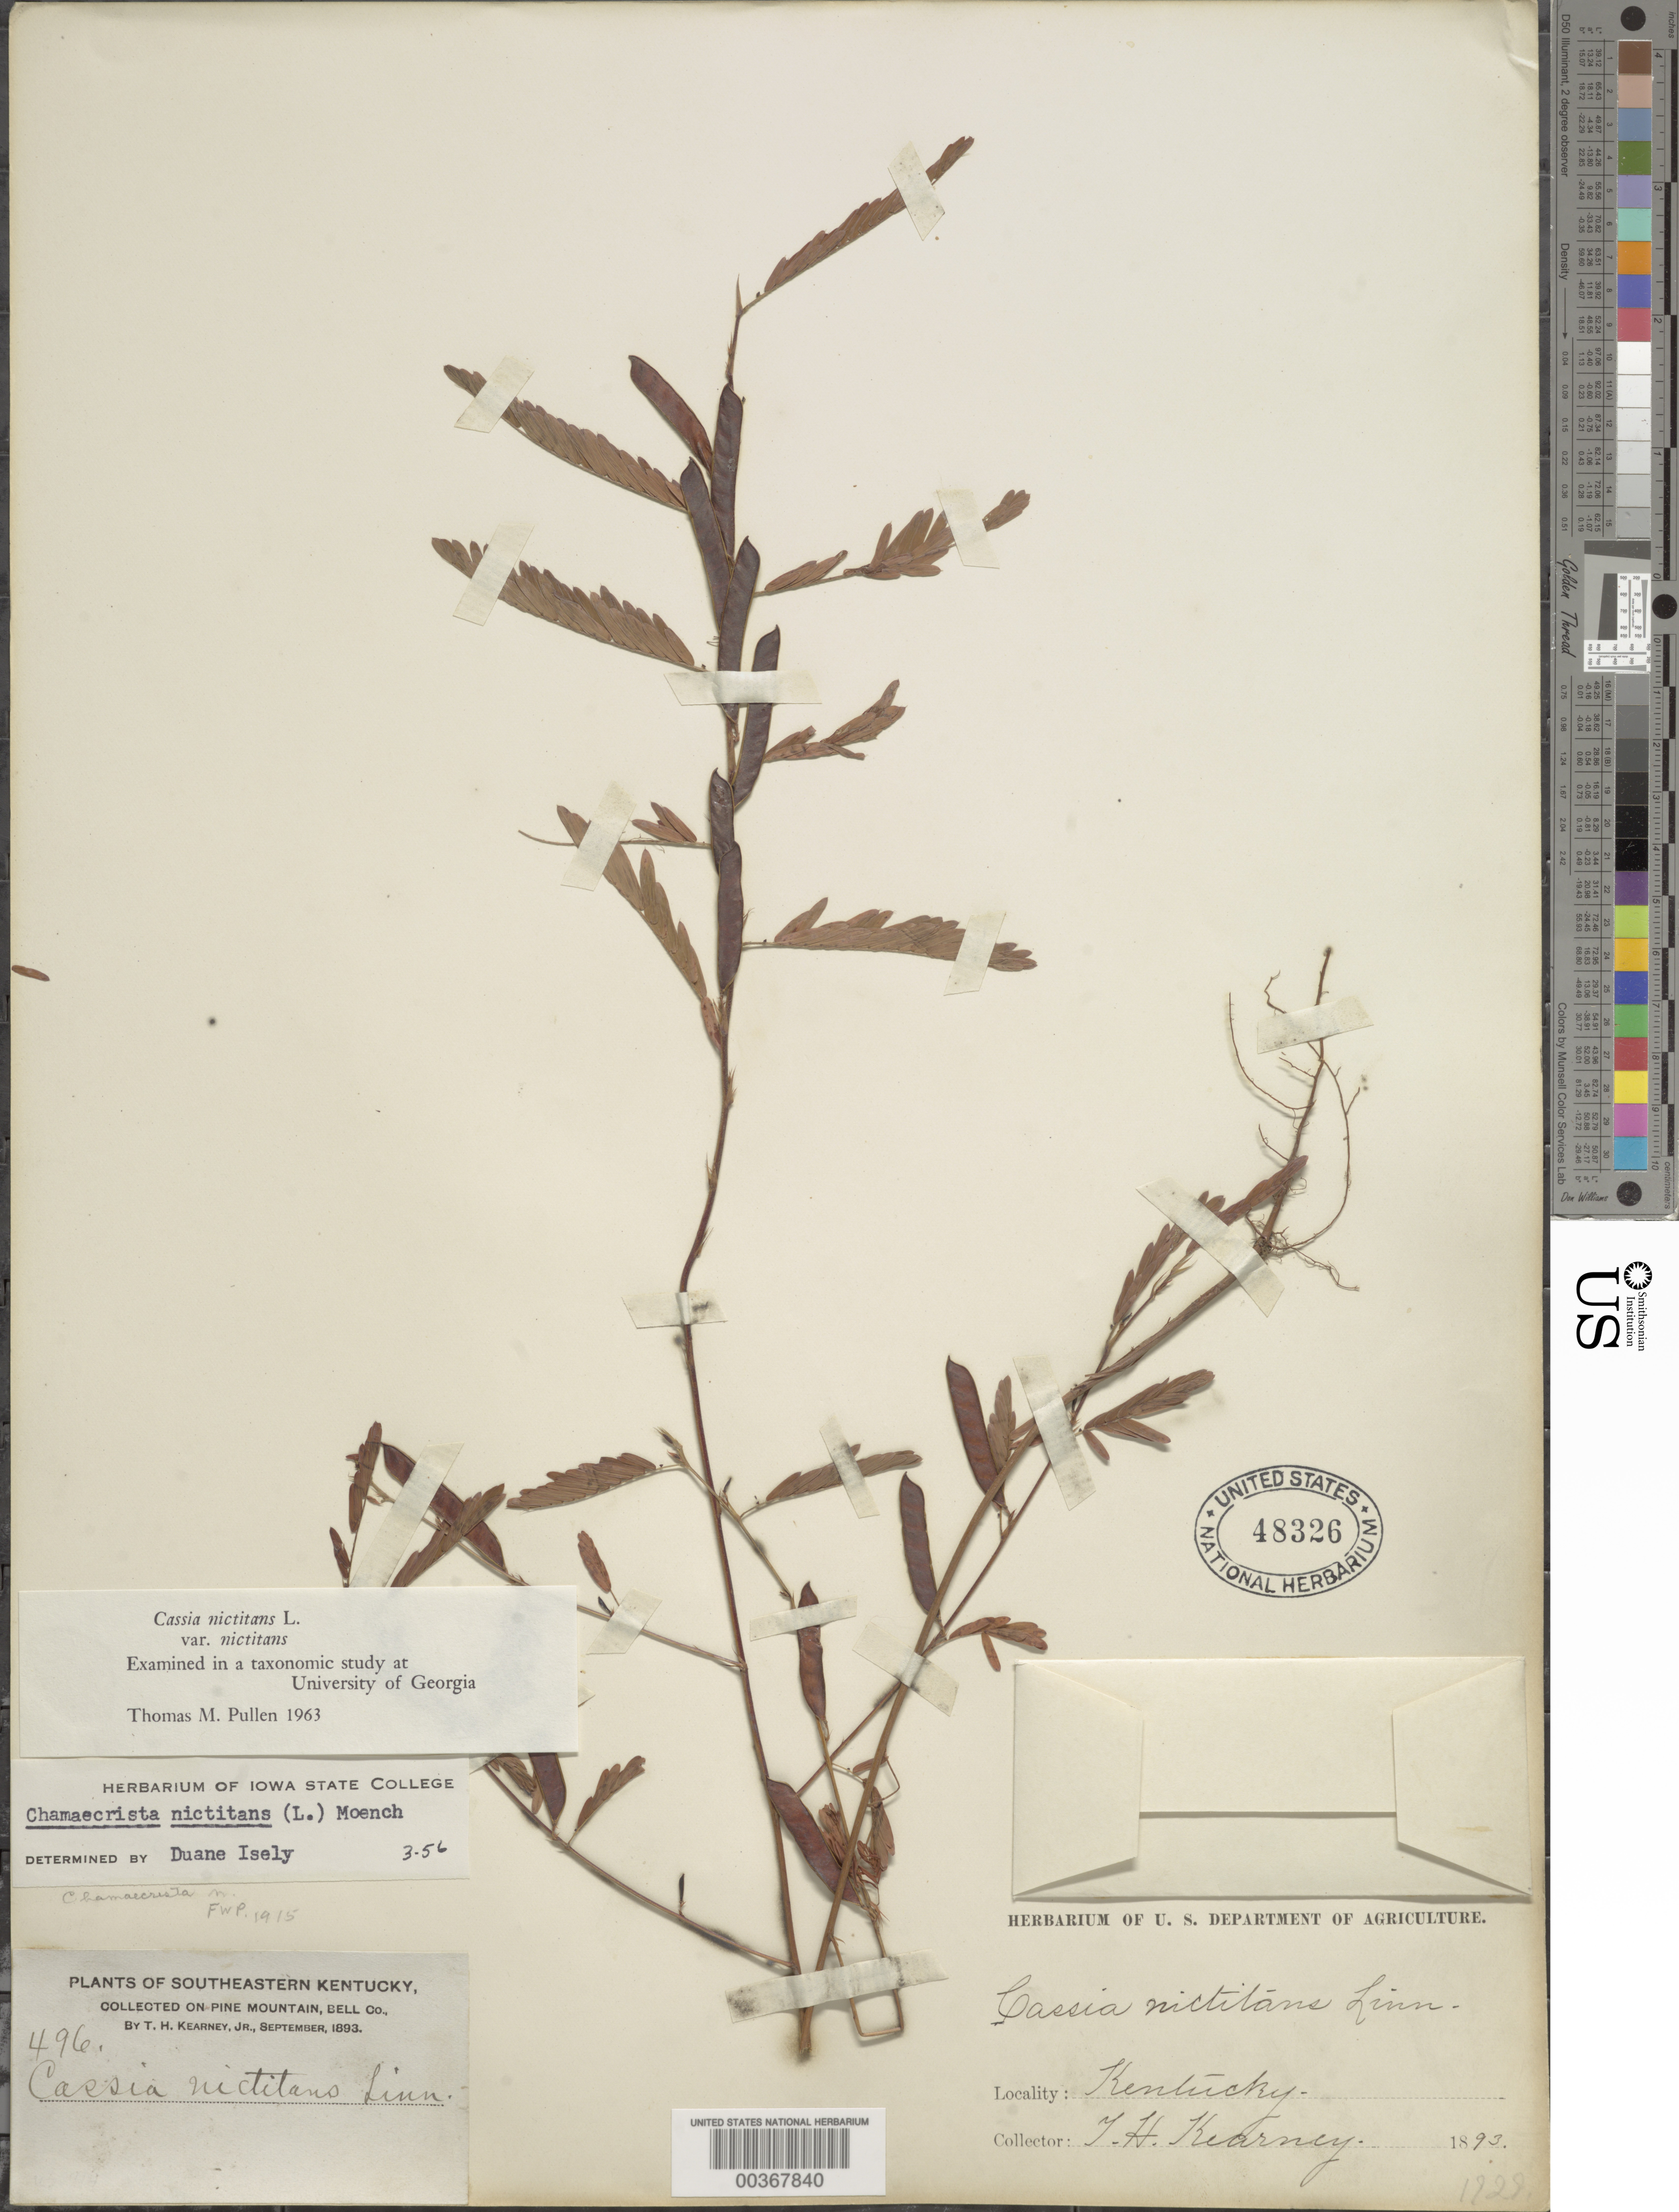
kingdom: Plantae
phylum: Tracheophyta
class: Magnoliopsida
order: Fabales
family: Fabaceae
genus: Chamaecrista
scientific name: Chamaecrista nictitans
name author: (L.) Moench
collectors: T. H. Kearney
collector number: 496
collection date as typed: Sep 1893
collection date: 1893-09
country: United States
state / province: Kentucky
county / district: Bell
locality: Pine mountain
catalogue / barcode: US 48326